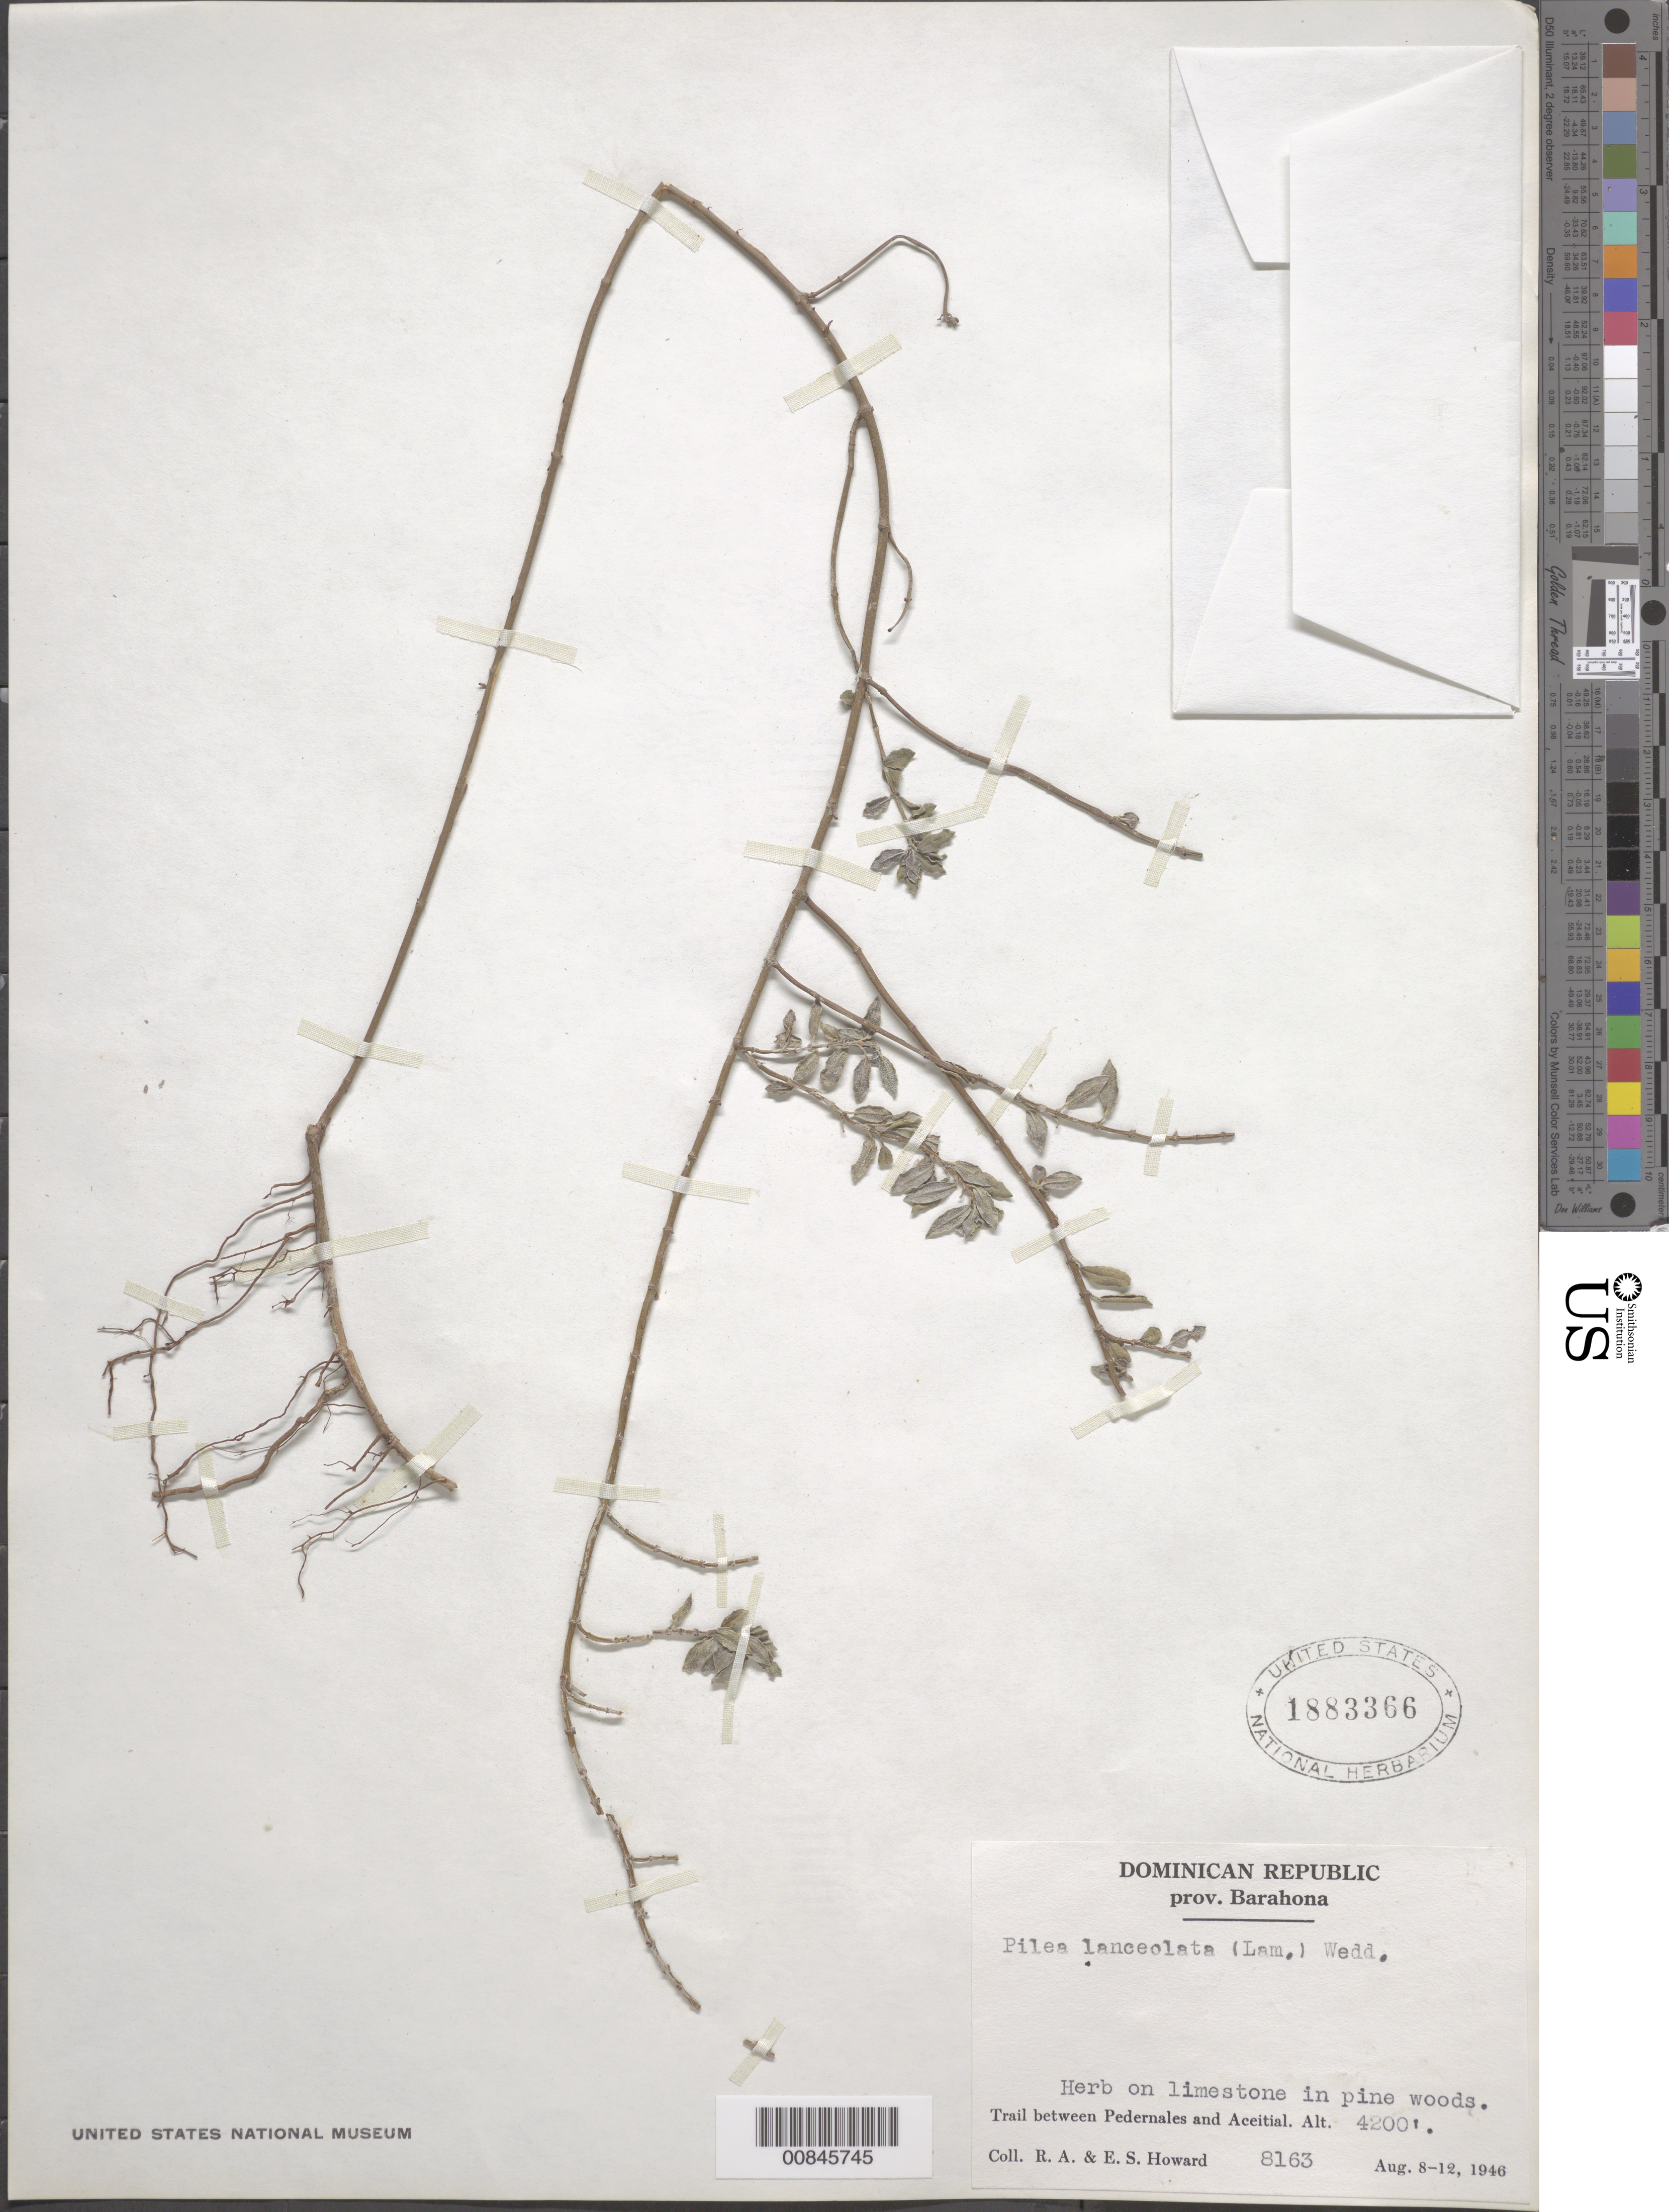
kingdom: Plantae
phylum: Tracheophyta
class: Magnoliopsida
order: Rosales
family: Urticaceae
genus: Pilea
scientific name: Pilea lanceolata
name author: (Savigny) Wedd.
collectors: R. A. Howard & E. S. Howard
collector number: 8163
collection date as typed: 08 Aug 1946 to 12 Aug 1946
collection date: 1946-08-08/1946-08-12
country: Dominican Republic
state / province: Barahona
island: Hispaniola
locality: Trail between Pedernales and Aceitial.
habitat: On limestone in pine woods.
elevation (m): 1280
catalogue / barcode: US 1883366